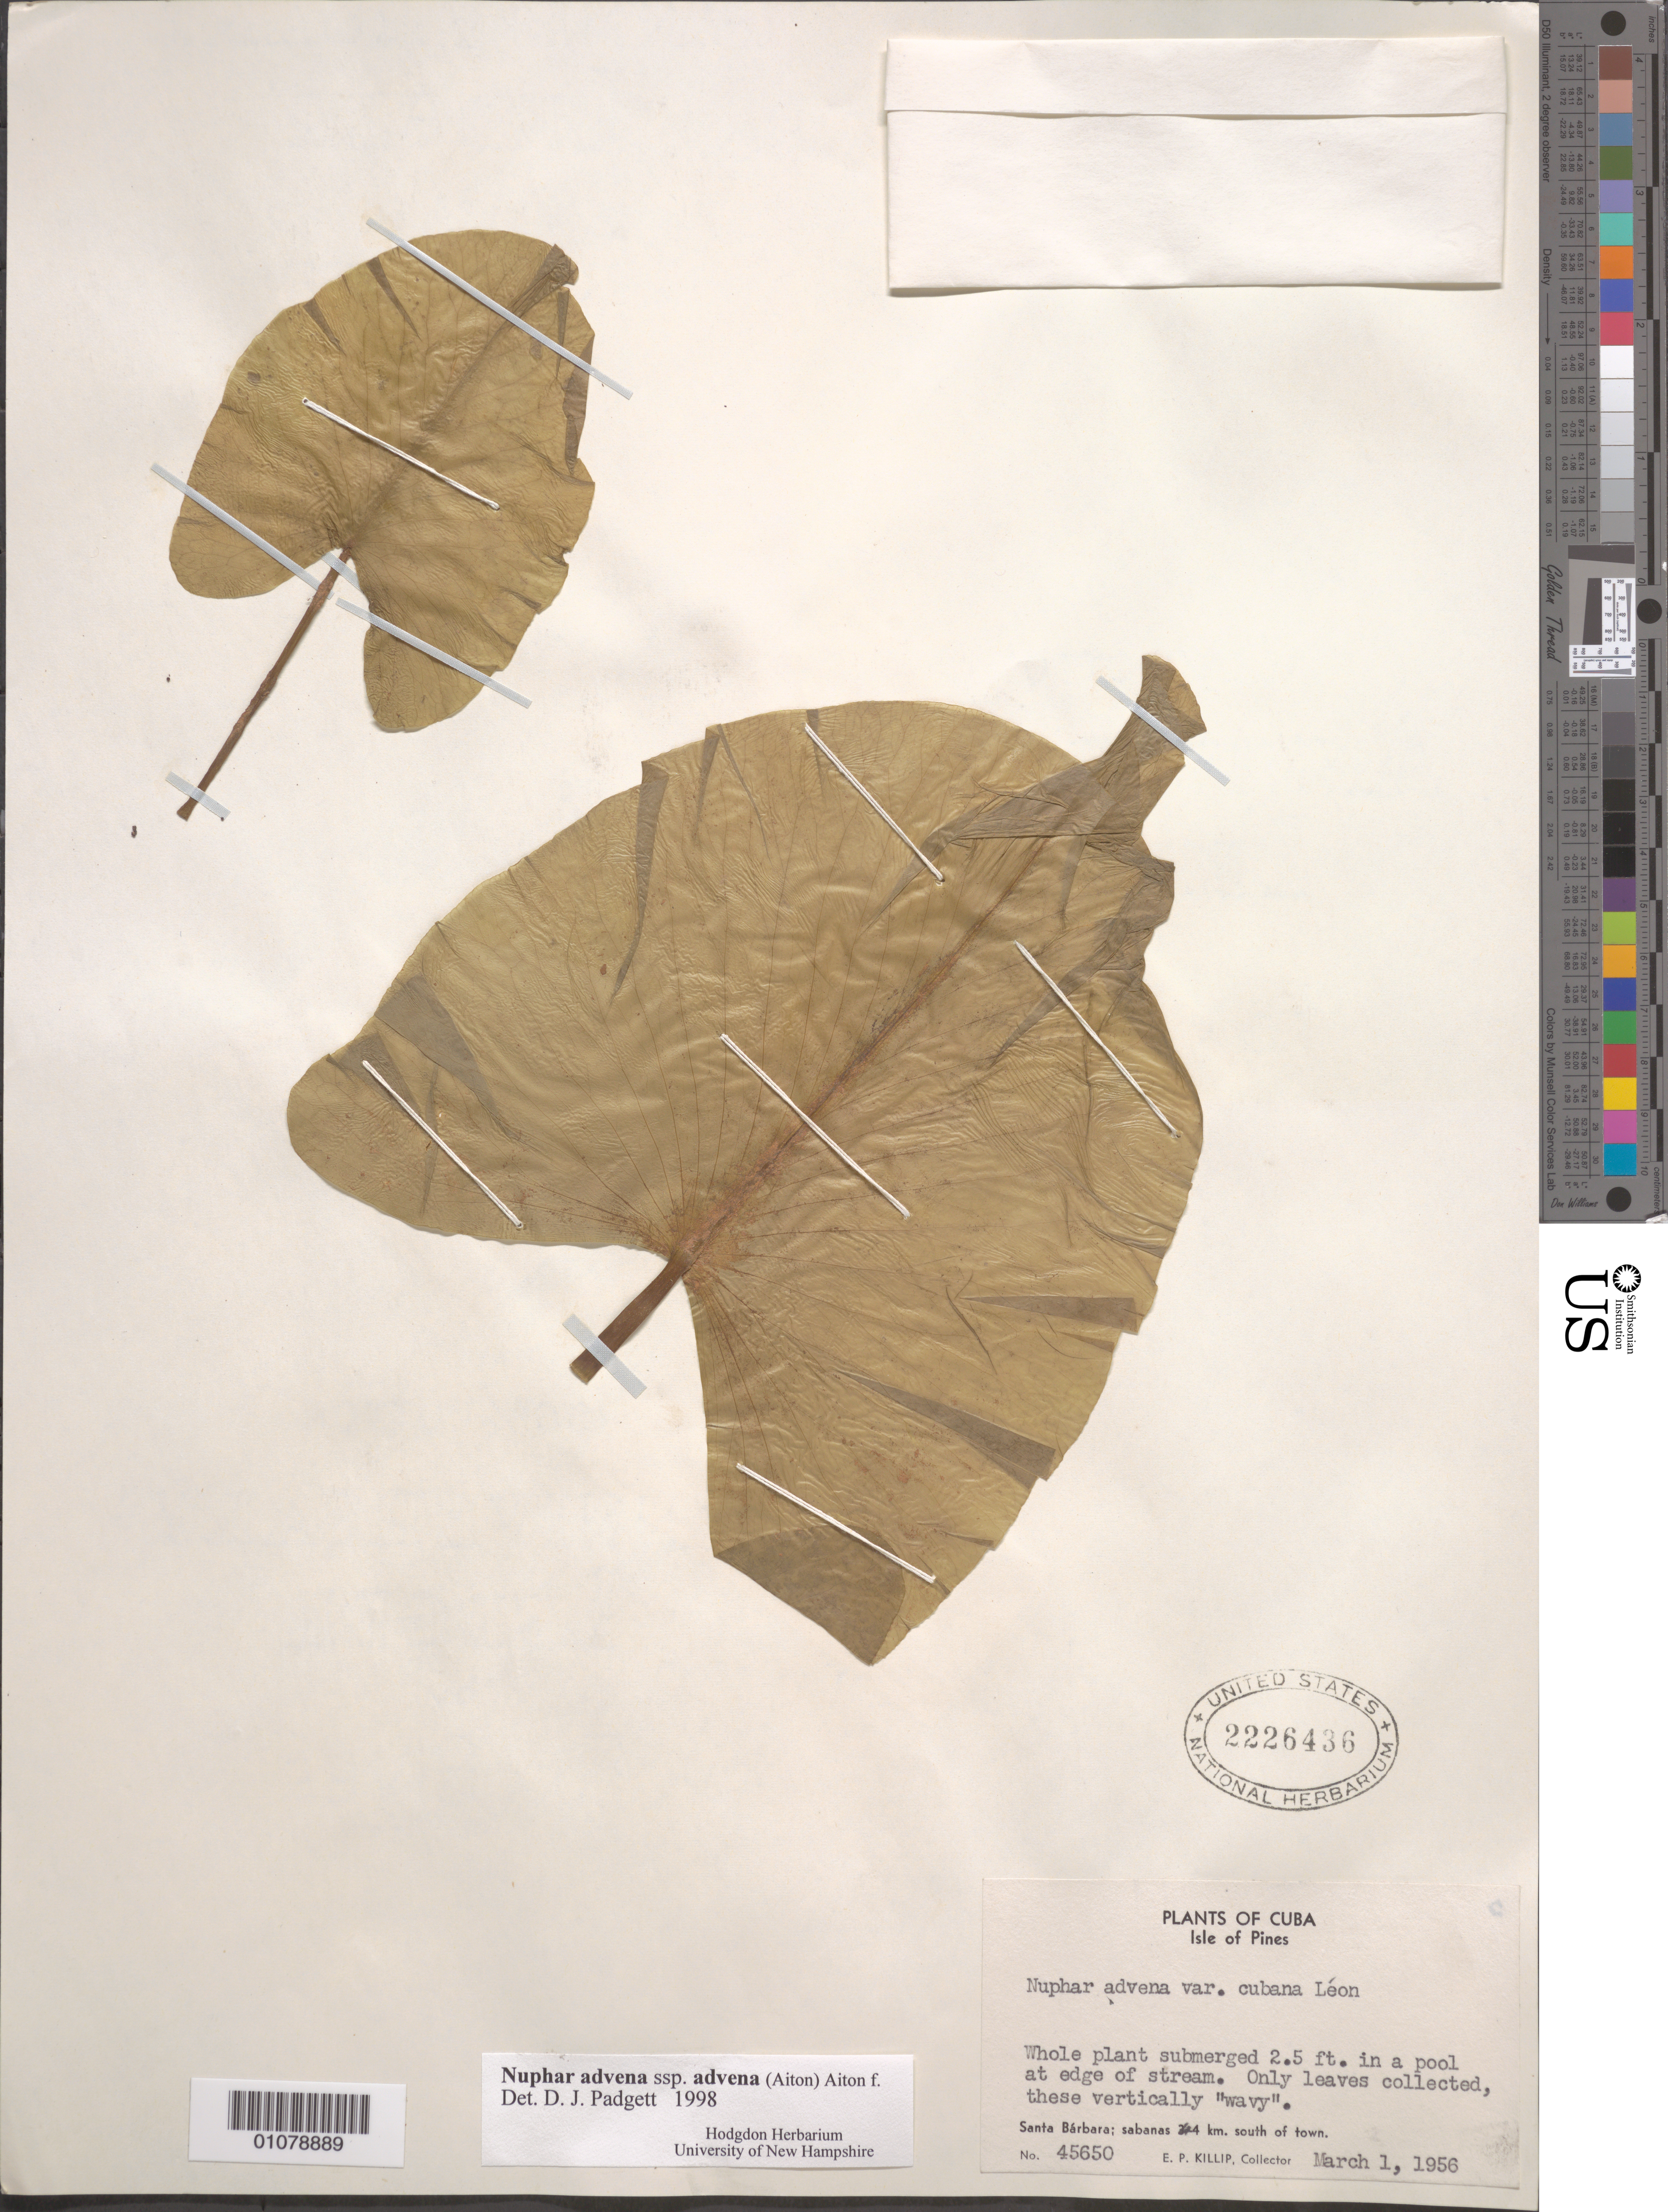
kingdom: Plantae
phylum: Tracheophyta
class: Magnoliopsida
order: Nymphaeales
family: Nymphaeaceae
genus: Nuphar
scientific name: Nuphar advena subsp. advena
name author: (Aiton) W.T. Aiton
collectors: E. P. Killip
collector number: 45650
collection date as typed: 01 Mar 1956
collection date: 1956-03-01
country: Cuba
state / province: Isla de La Juventud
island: Isla de la Juventud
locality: Isle of Pines Santa Barbara, 4 km S of town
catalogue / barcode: US 2226436